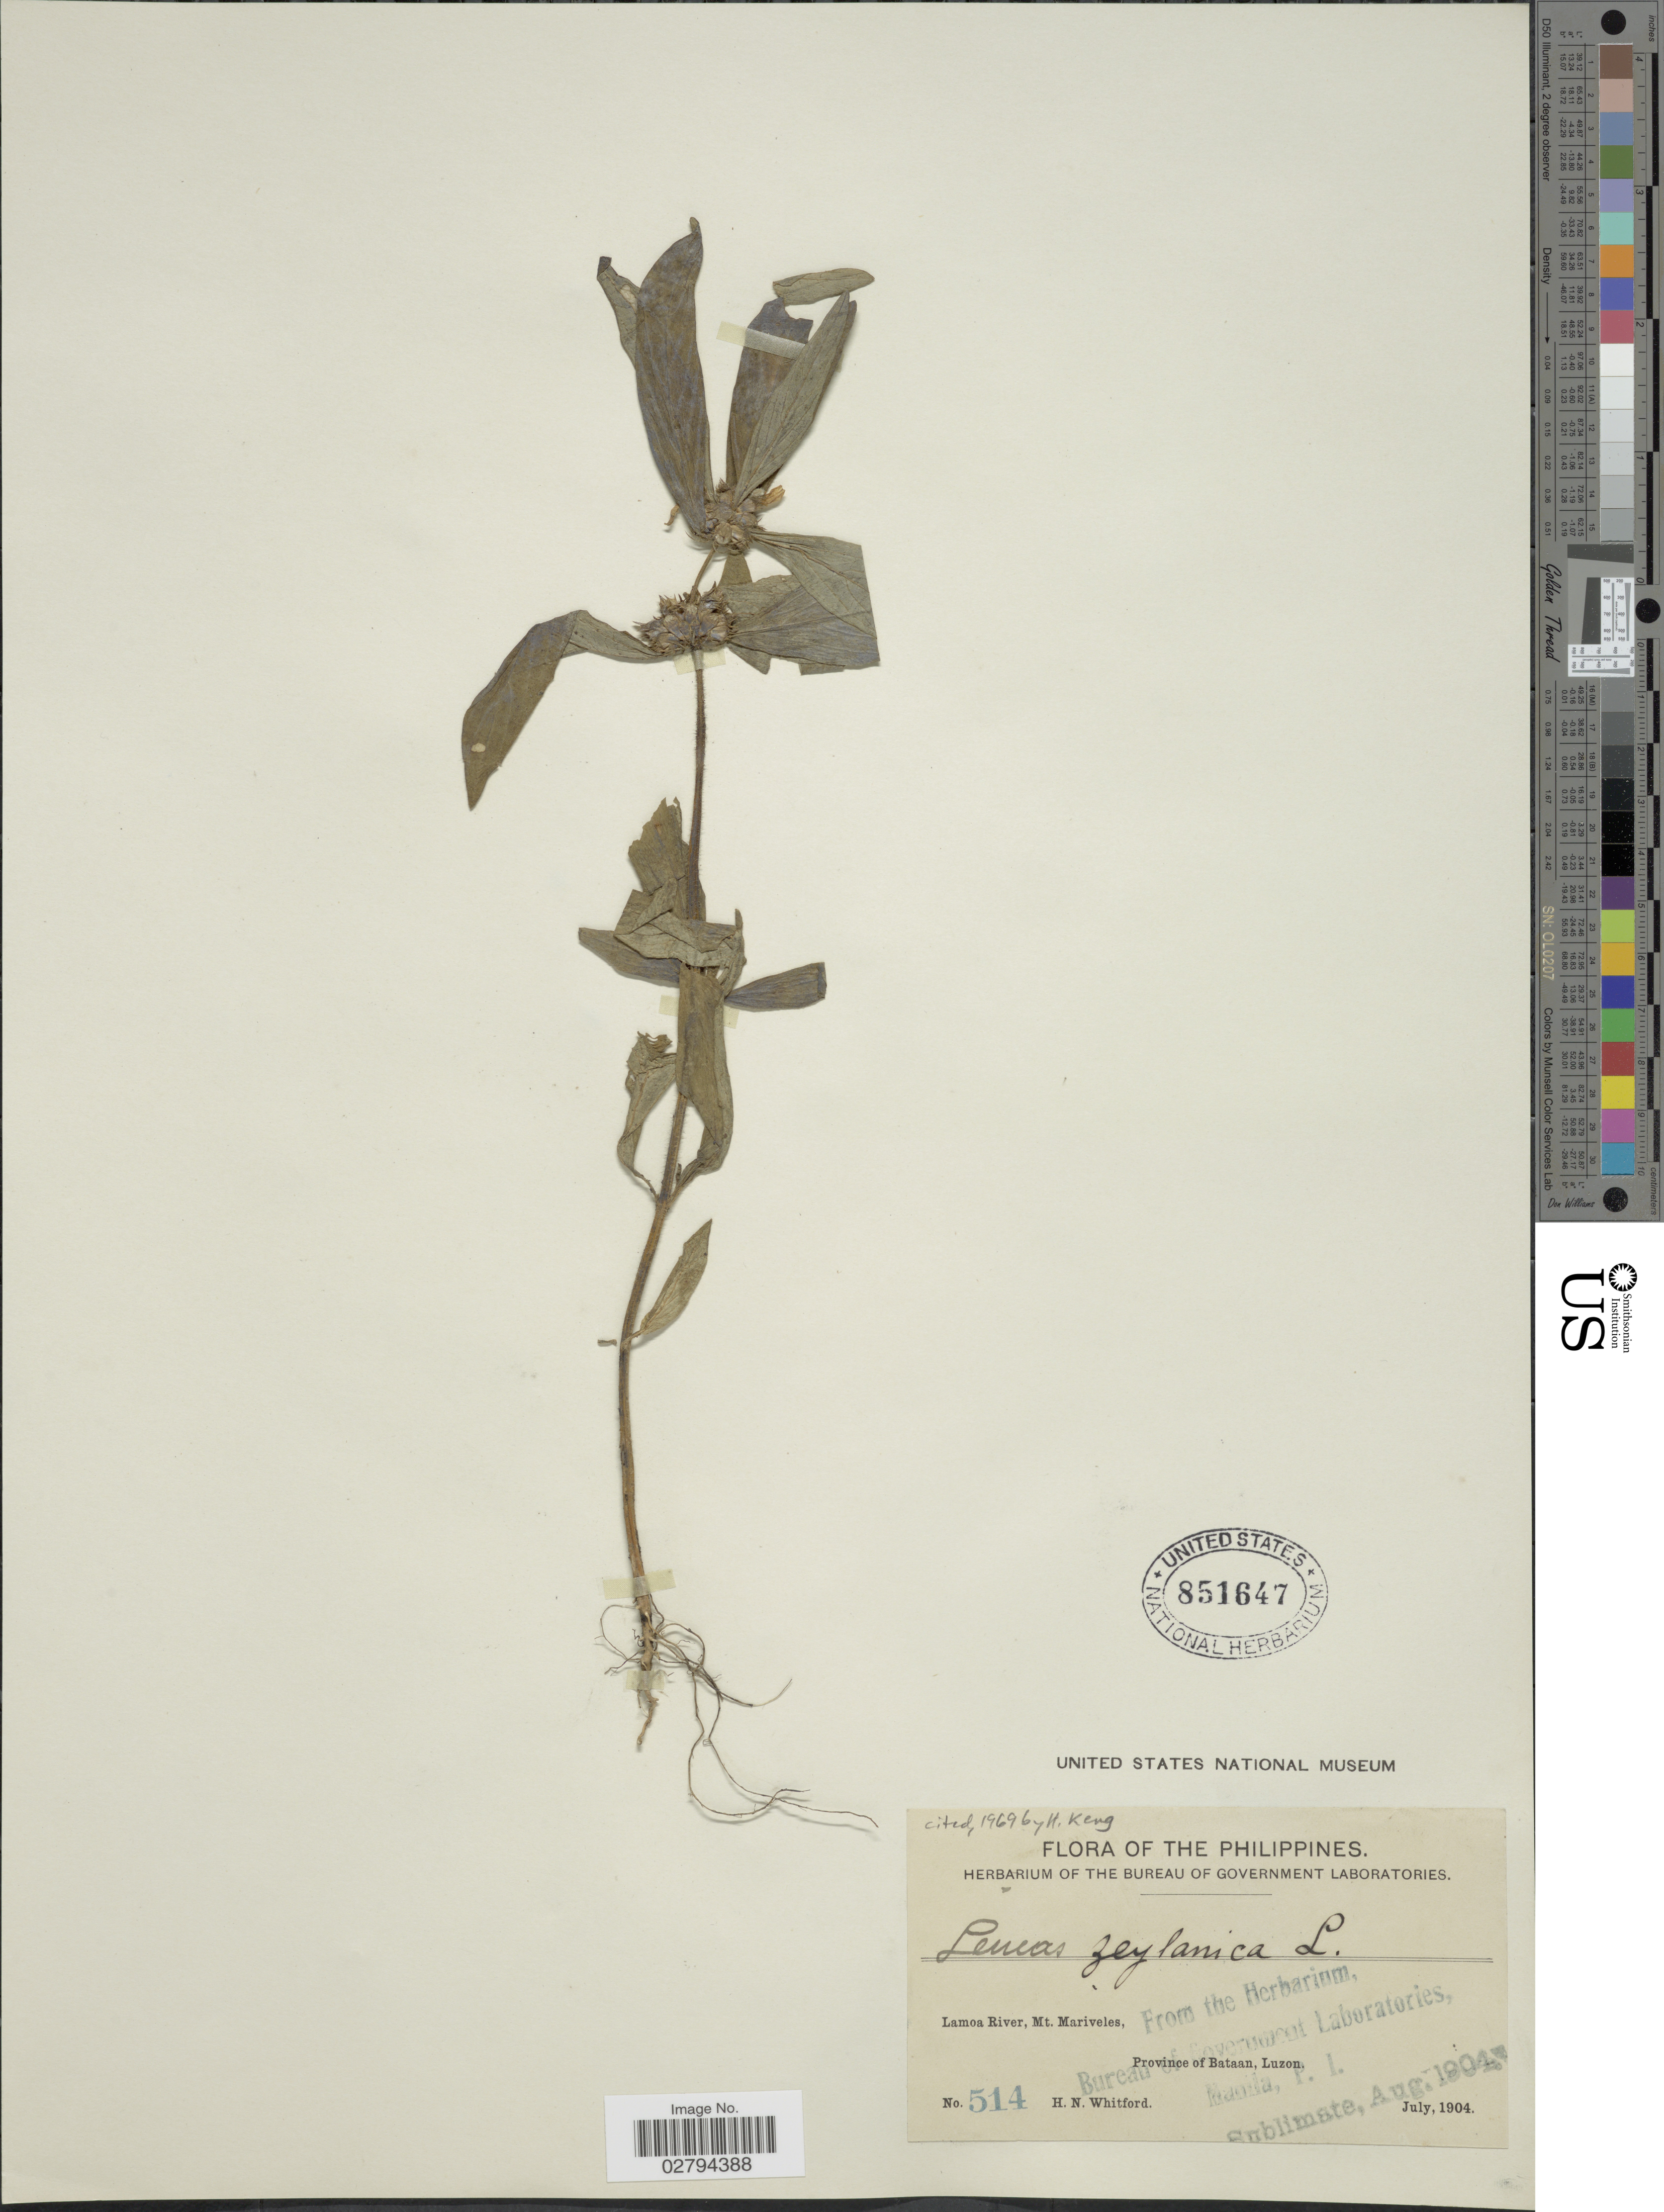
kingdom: Plantae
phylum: Tracheophyta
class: Magnoliopsida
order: Lamiales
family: Lamiaceae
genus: Leucas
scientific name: Leucas zeylanica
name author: (L.) W.T. Aiton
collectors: H. N. Whitford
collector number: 514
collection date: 1904-07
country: Philippines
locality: Lamoa River, Mt. Mariveles. Province of Bataan, Luzon.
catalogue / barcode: US 851647